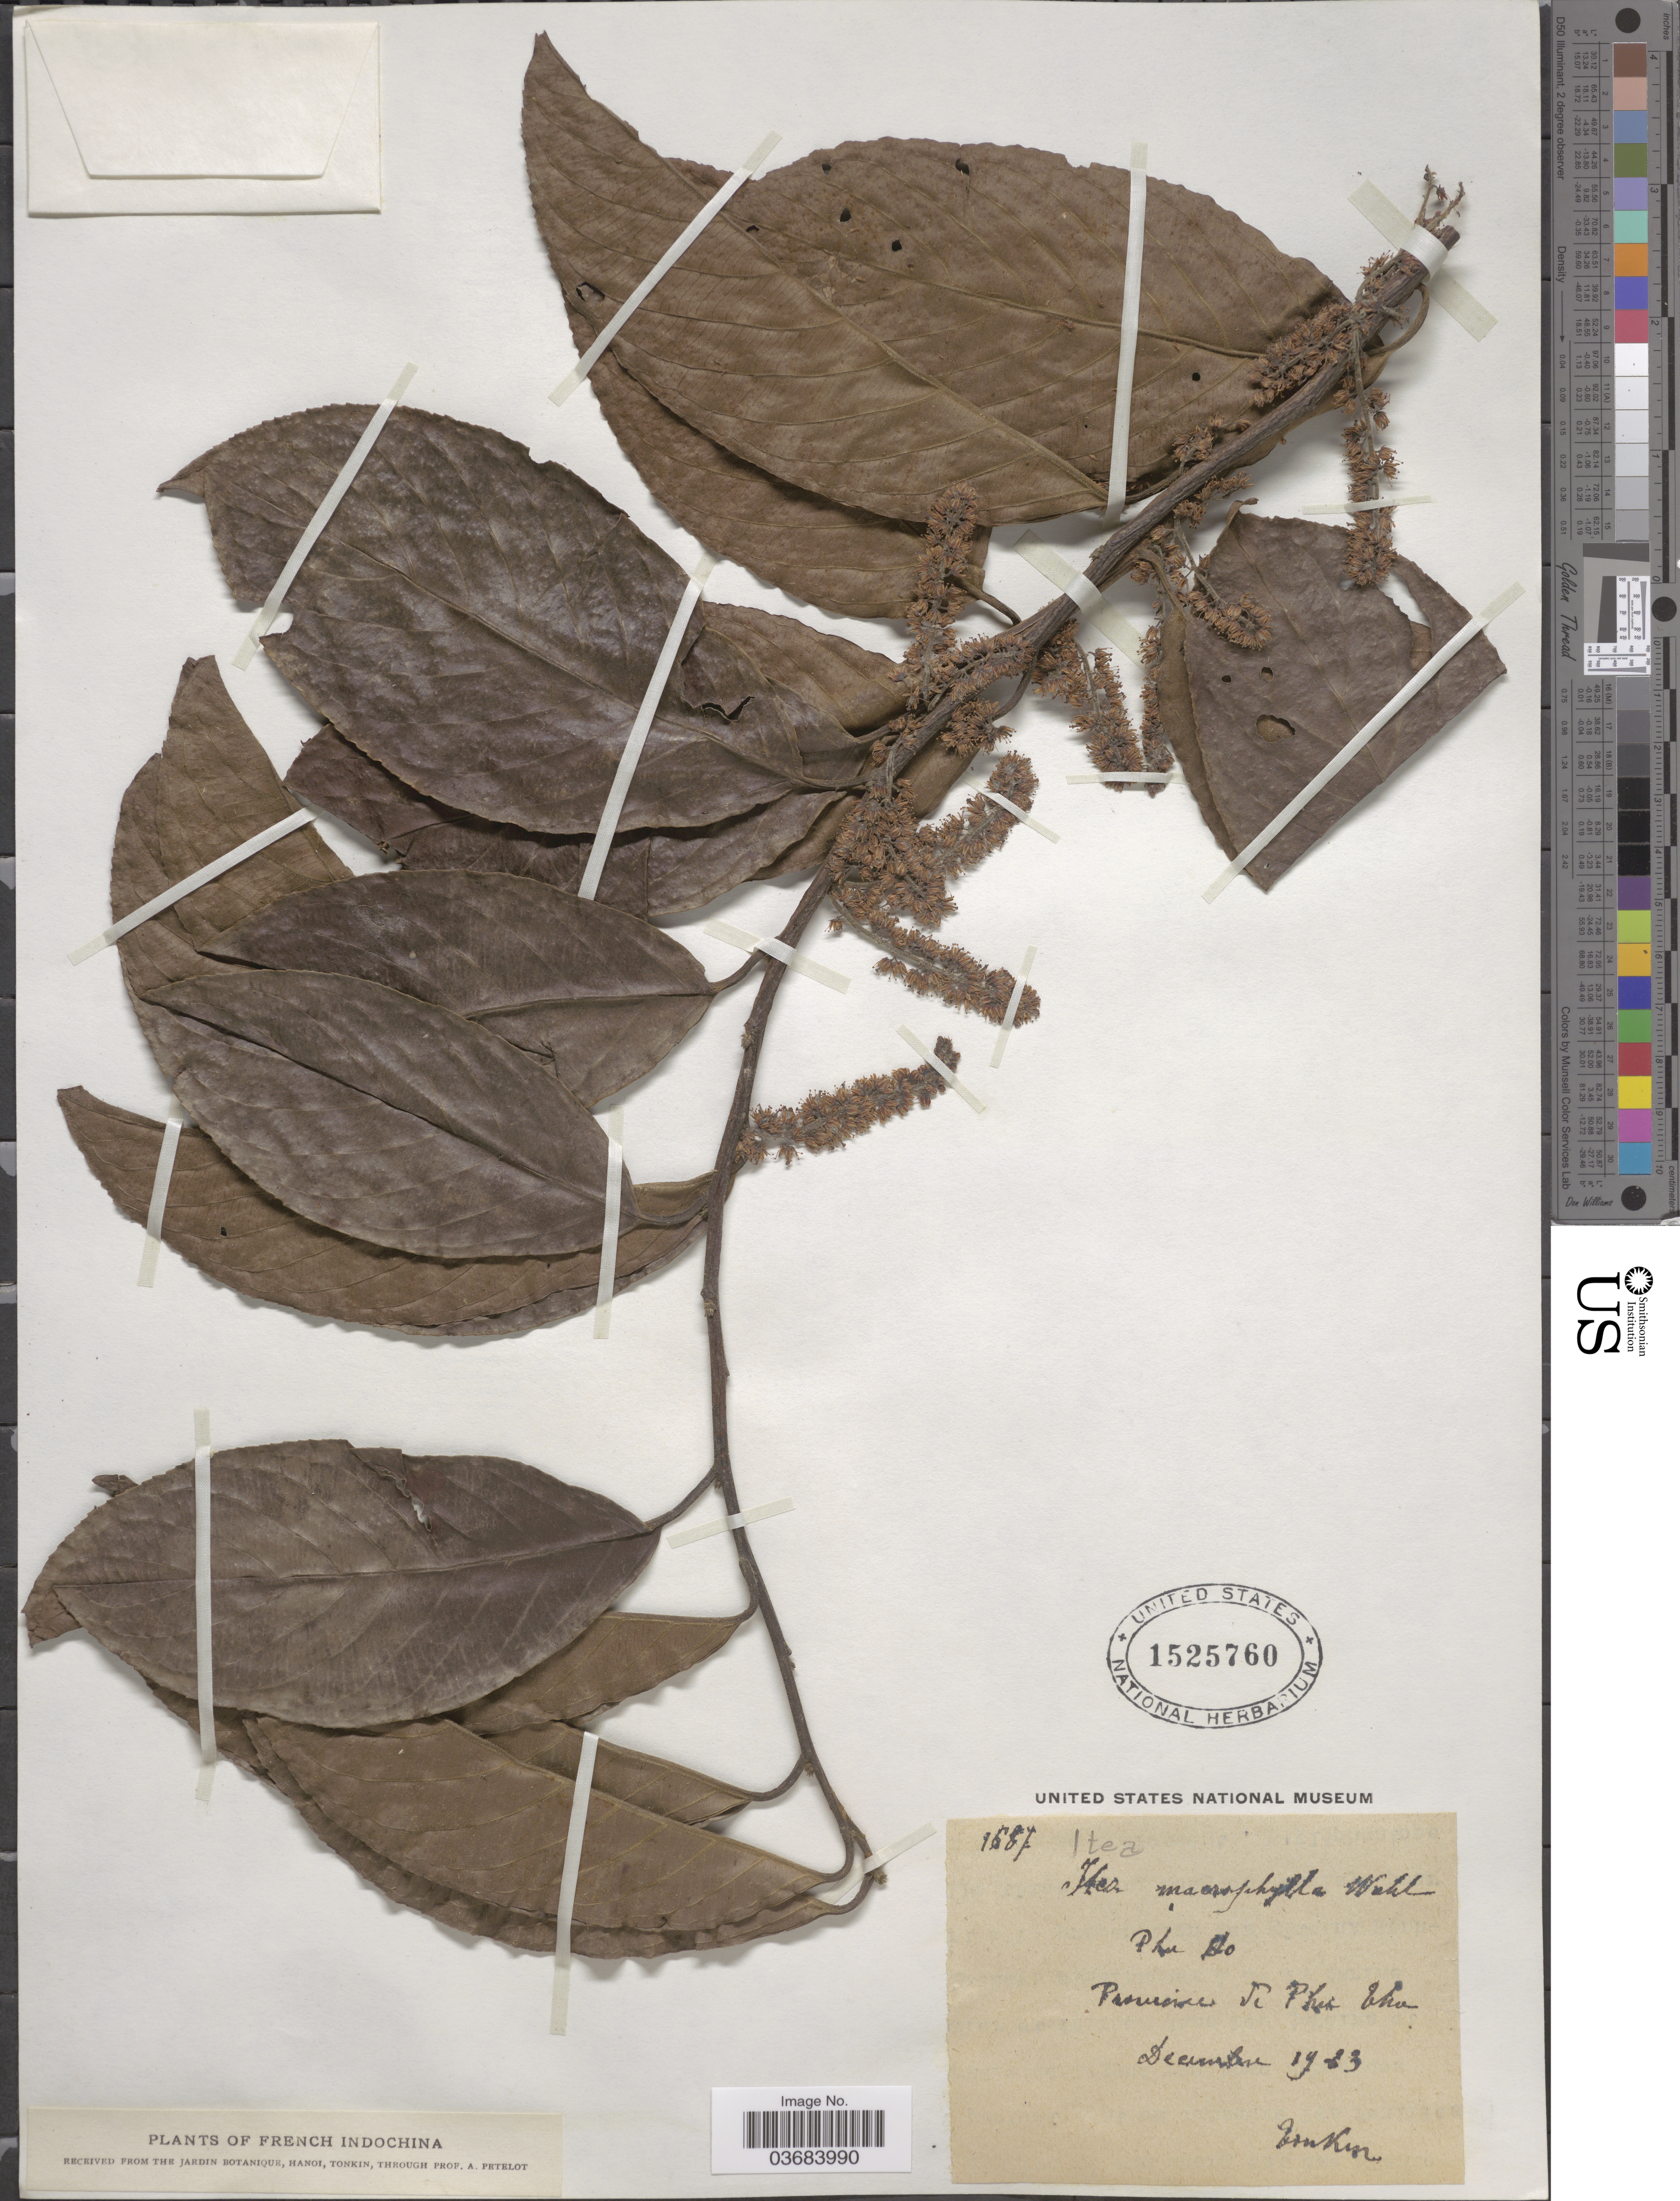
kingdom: Plantae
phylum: Tracheophyta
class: Magnoliopsida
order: Saxifragales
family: Iteaceae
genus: Itea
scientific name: Itea macrophylla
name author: Wall.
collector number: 1687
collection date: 1923-12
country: Vietnam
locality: Phu Ho. Province de Phu Tho. Tonkin.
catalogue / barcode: US 1525760